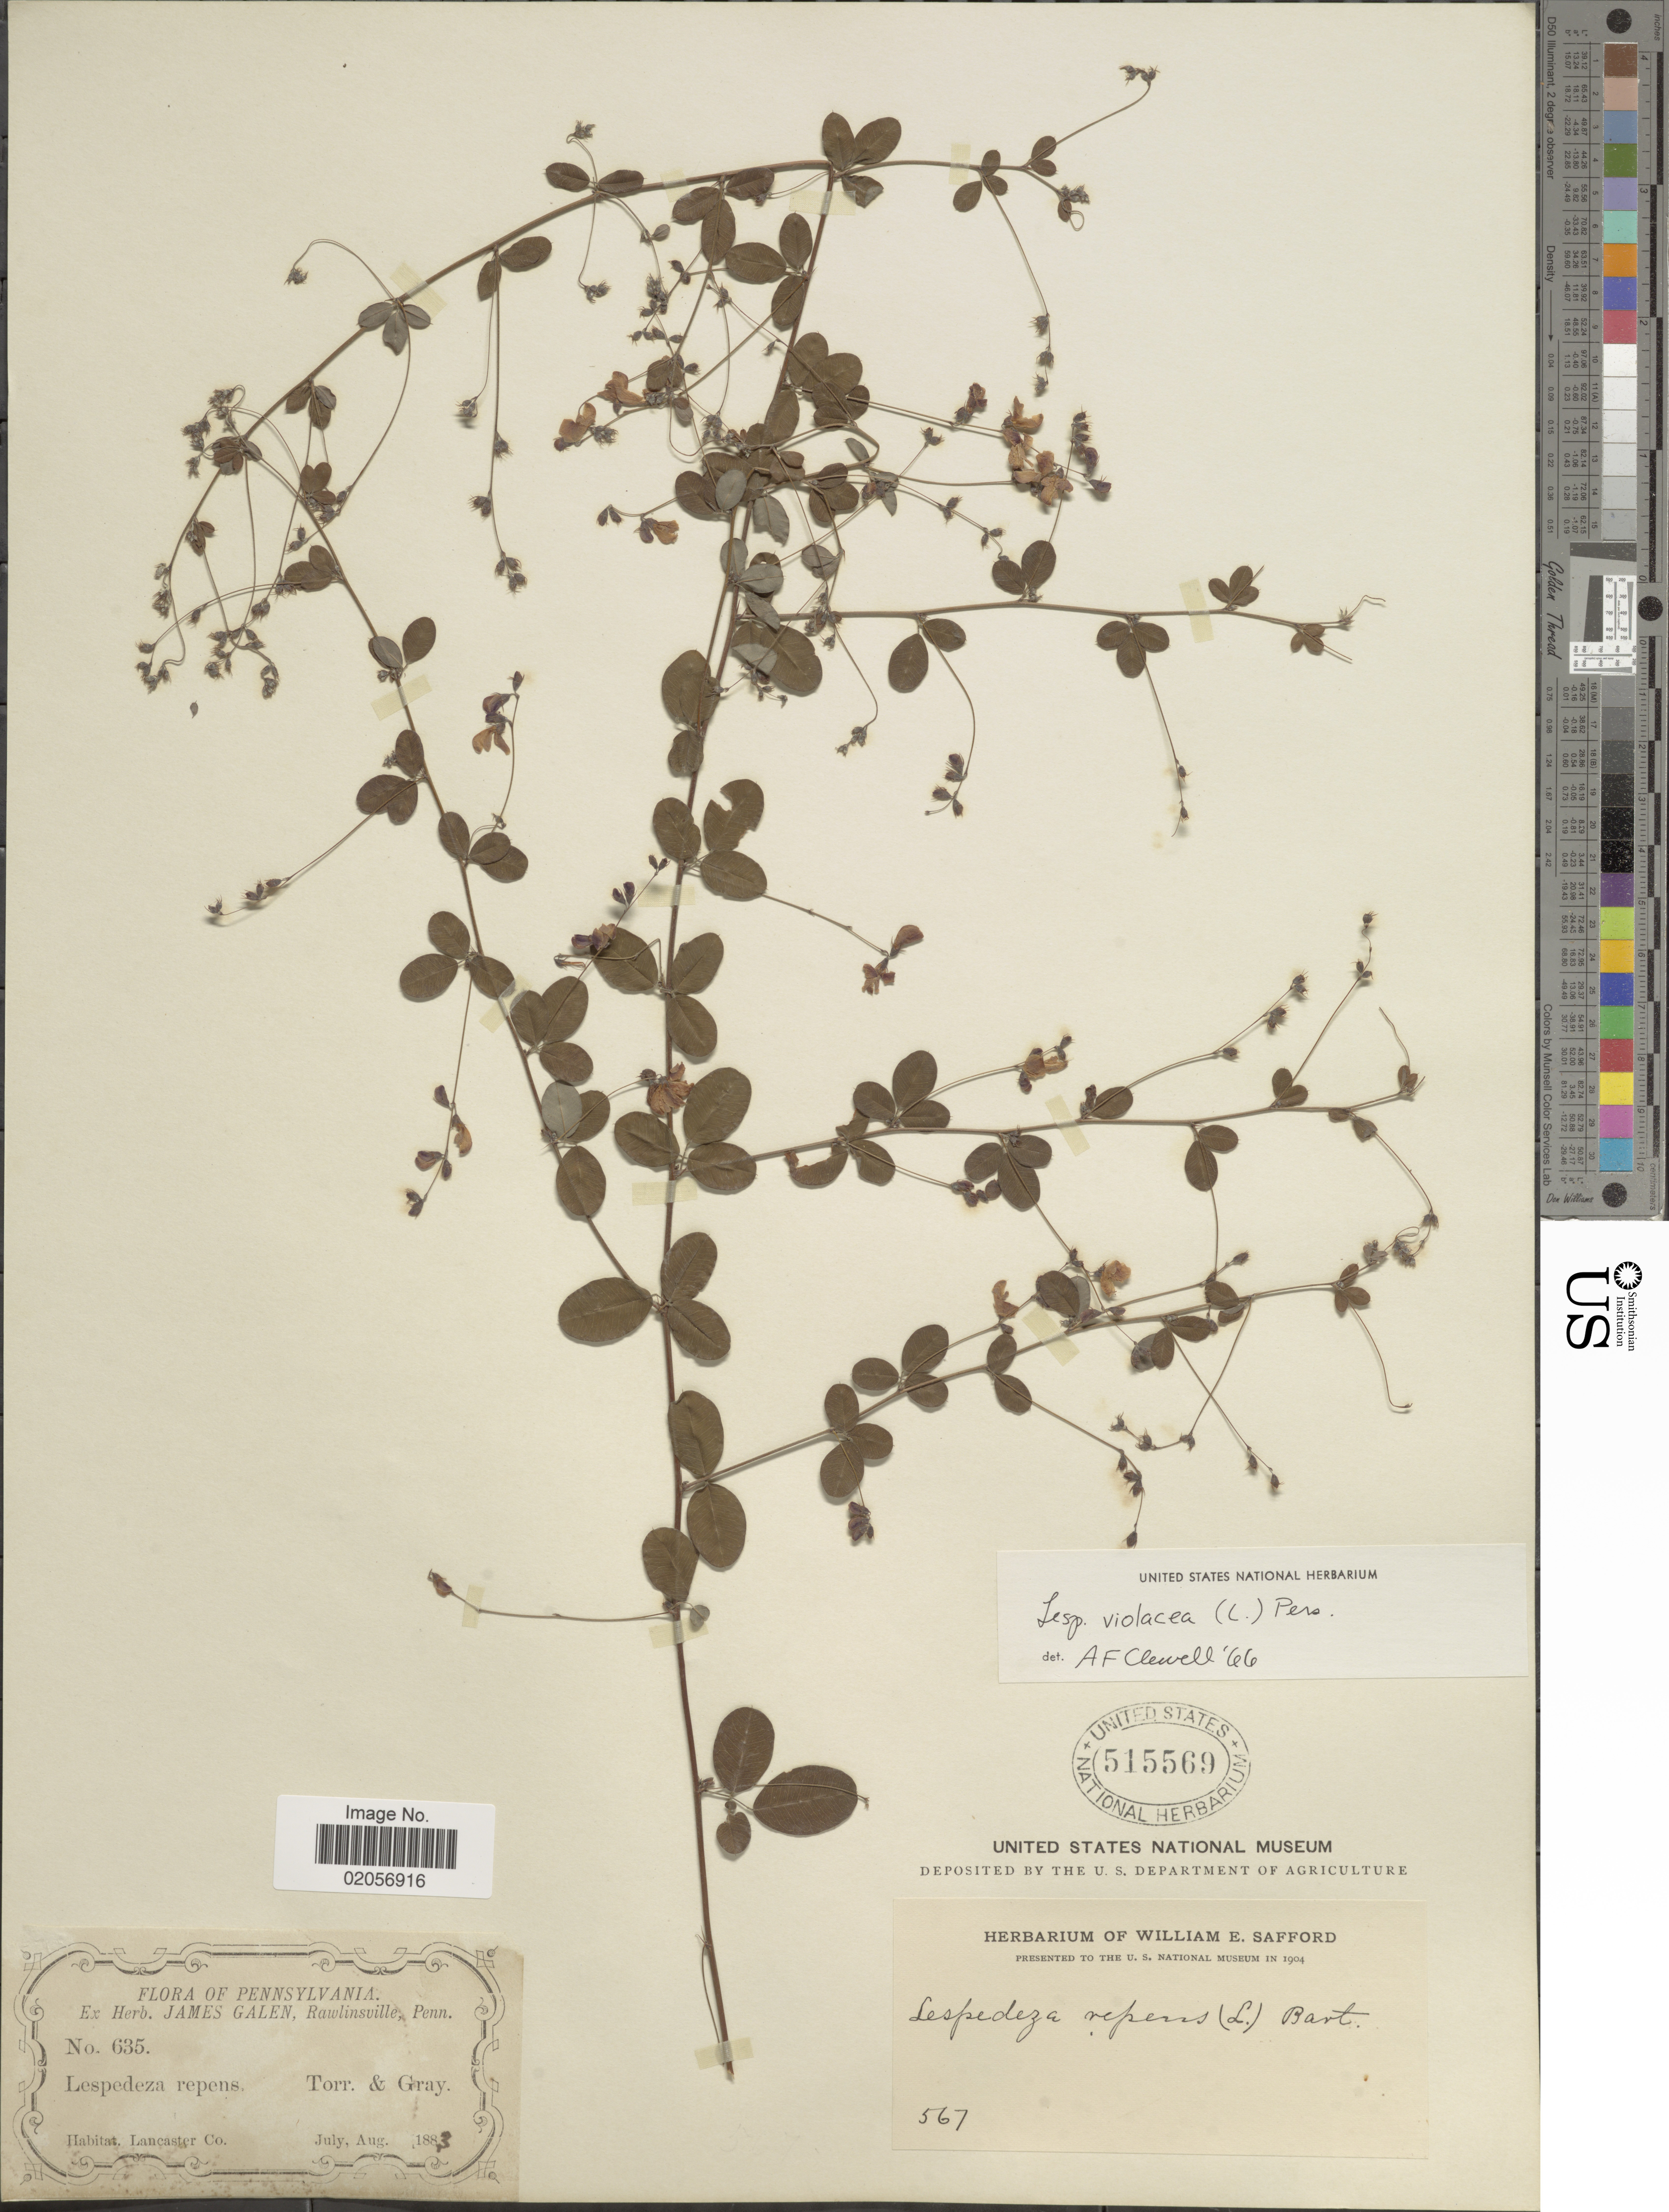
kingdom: Plantae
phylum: Tracheophyta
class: Magnoliopsida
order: Fabales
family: Fabaceae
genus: Lespedeza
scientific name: Lespedeza violacea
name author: (L.) Pers.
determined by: Clewell, Andre Francis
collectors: ex Herb. James Galen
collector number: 635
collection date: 1883-07/1883-08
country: United States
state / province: Pennsylvania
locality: Lancaster co.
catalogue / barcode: US 515569